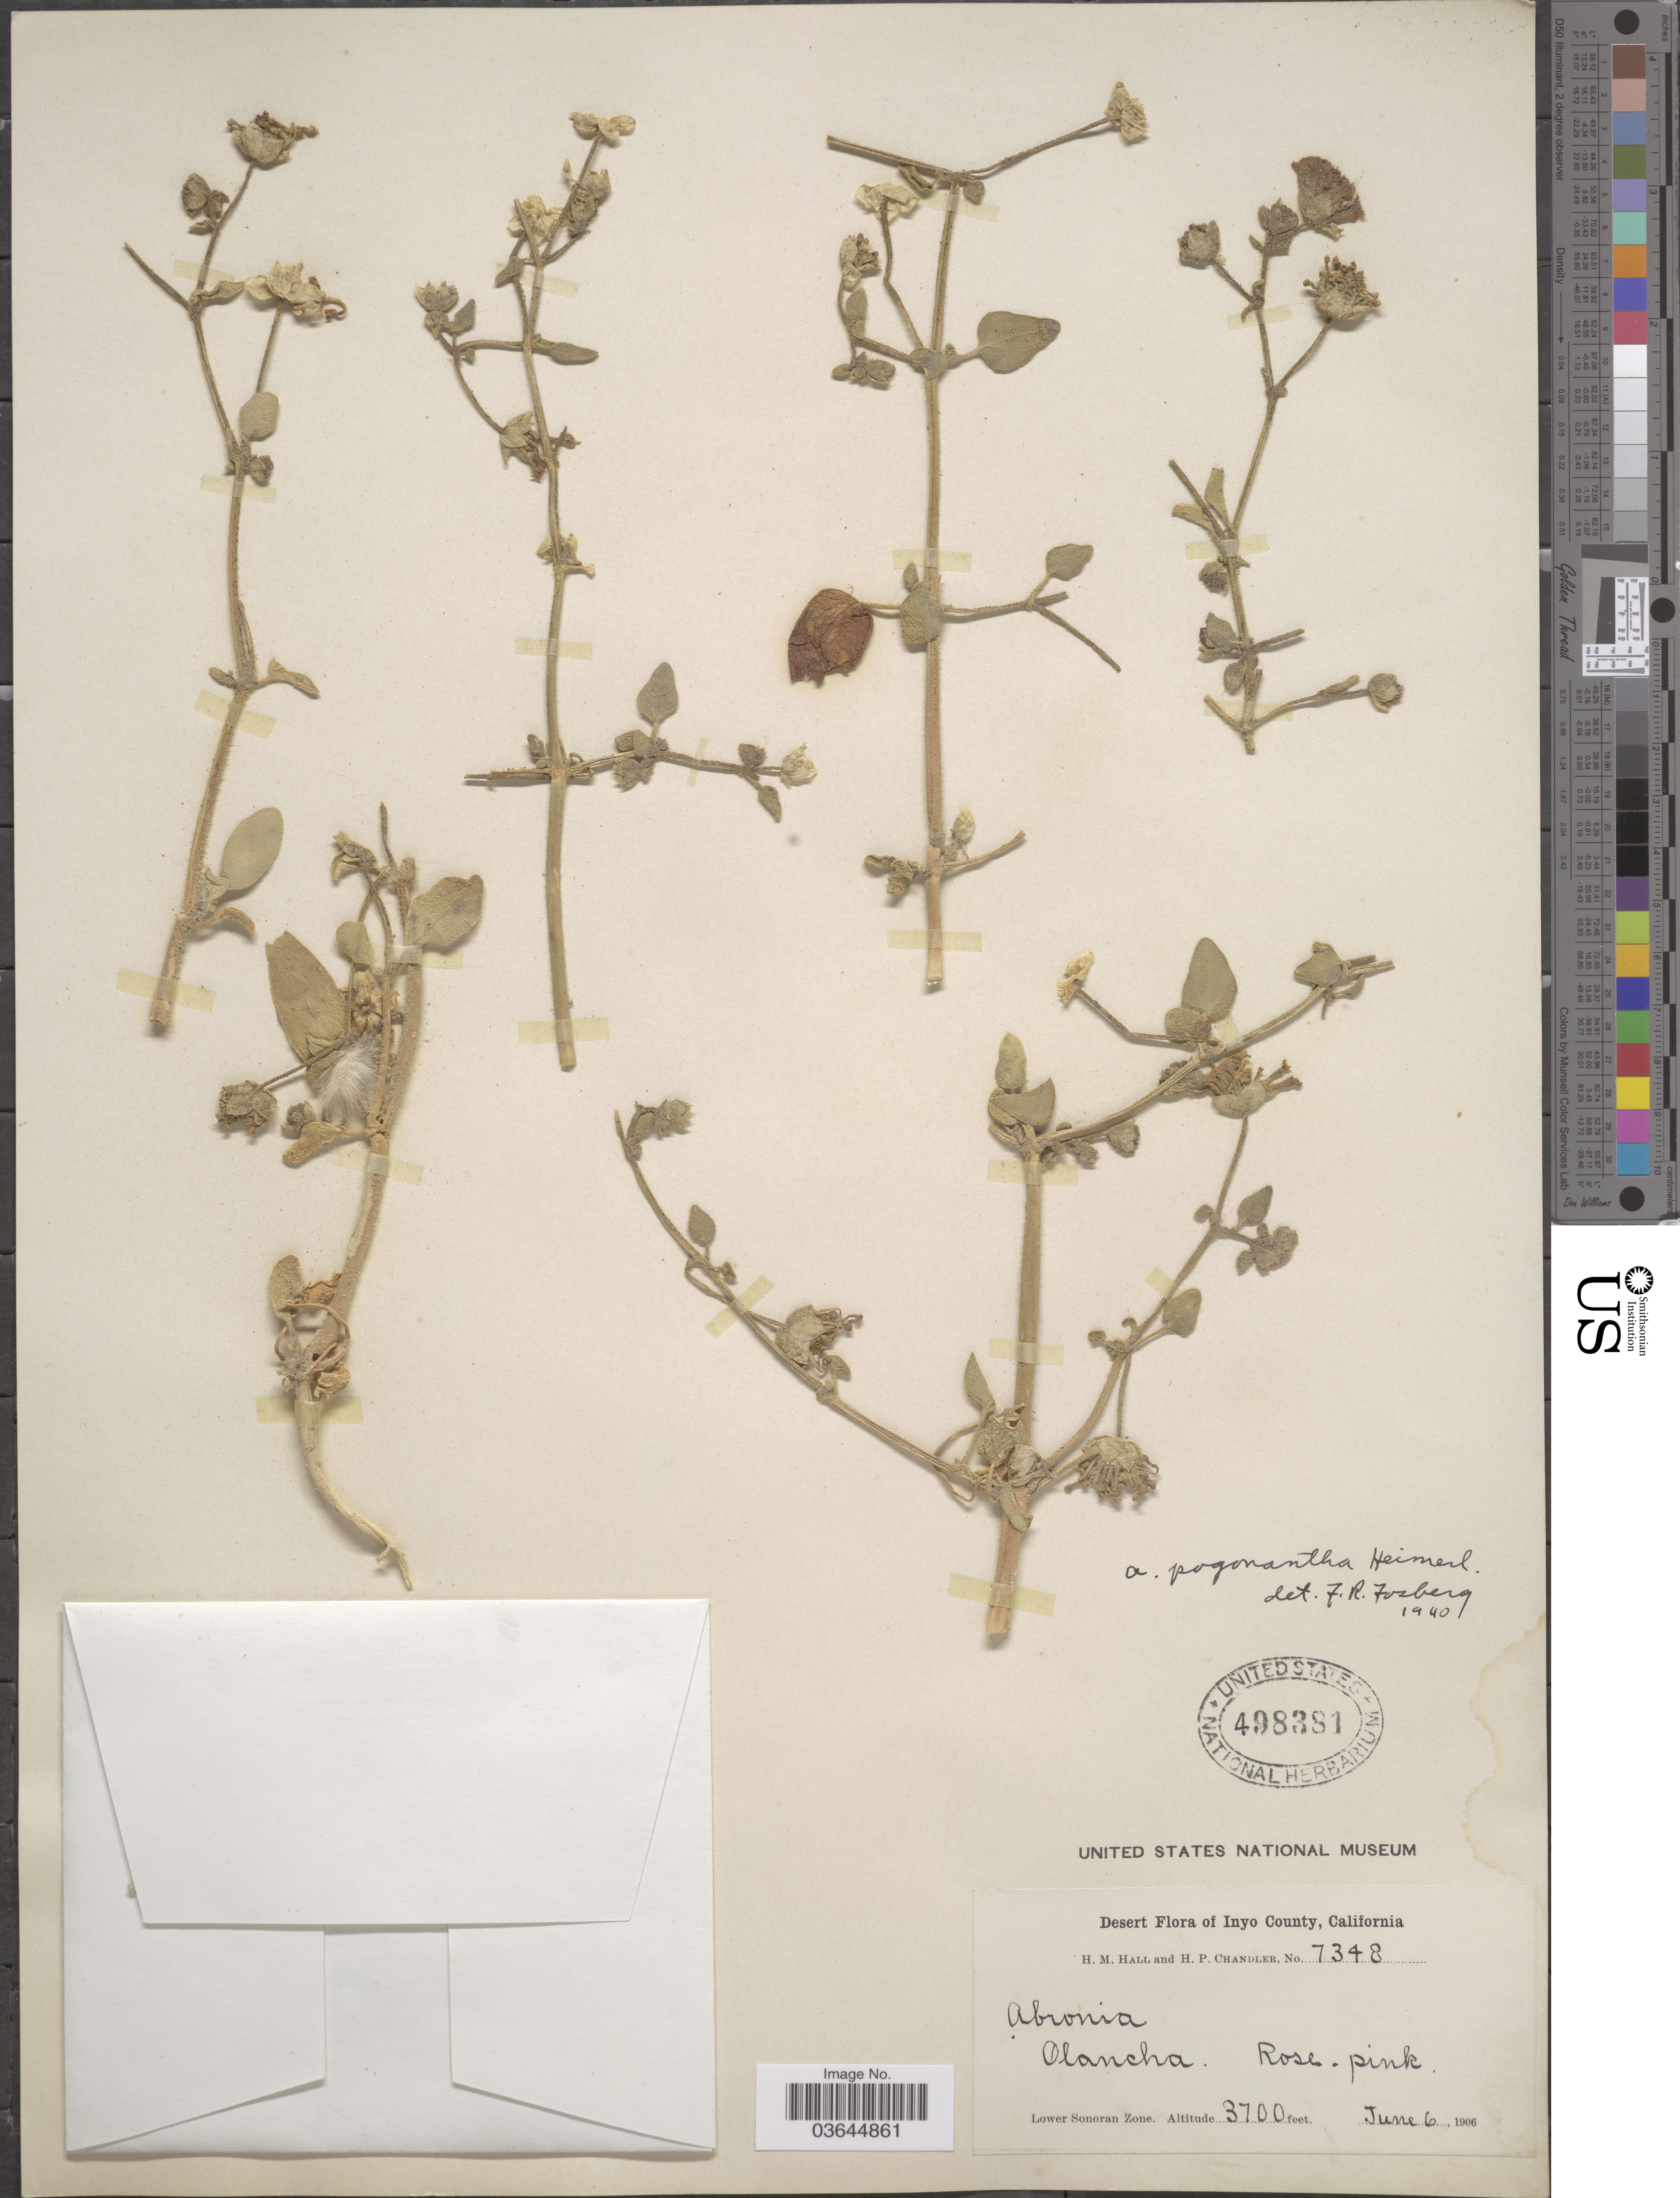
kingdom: Plantae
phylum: Tracheophyta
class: Magnoliopsida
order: Caryophyllales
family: Nyctaginaceae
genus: Abronia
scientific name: Abronia pogonantha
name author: Heimerl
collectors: H. M. Hall & H. Chandler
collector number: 7348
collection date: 1906-06-06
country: United States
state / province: California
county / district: Inyo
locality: Desert. Inyo County. Olancha. Lower Sonoran Zone.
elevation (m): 1128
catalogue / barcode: US 498381